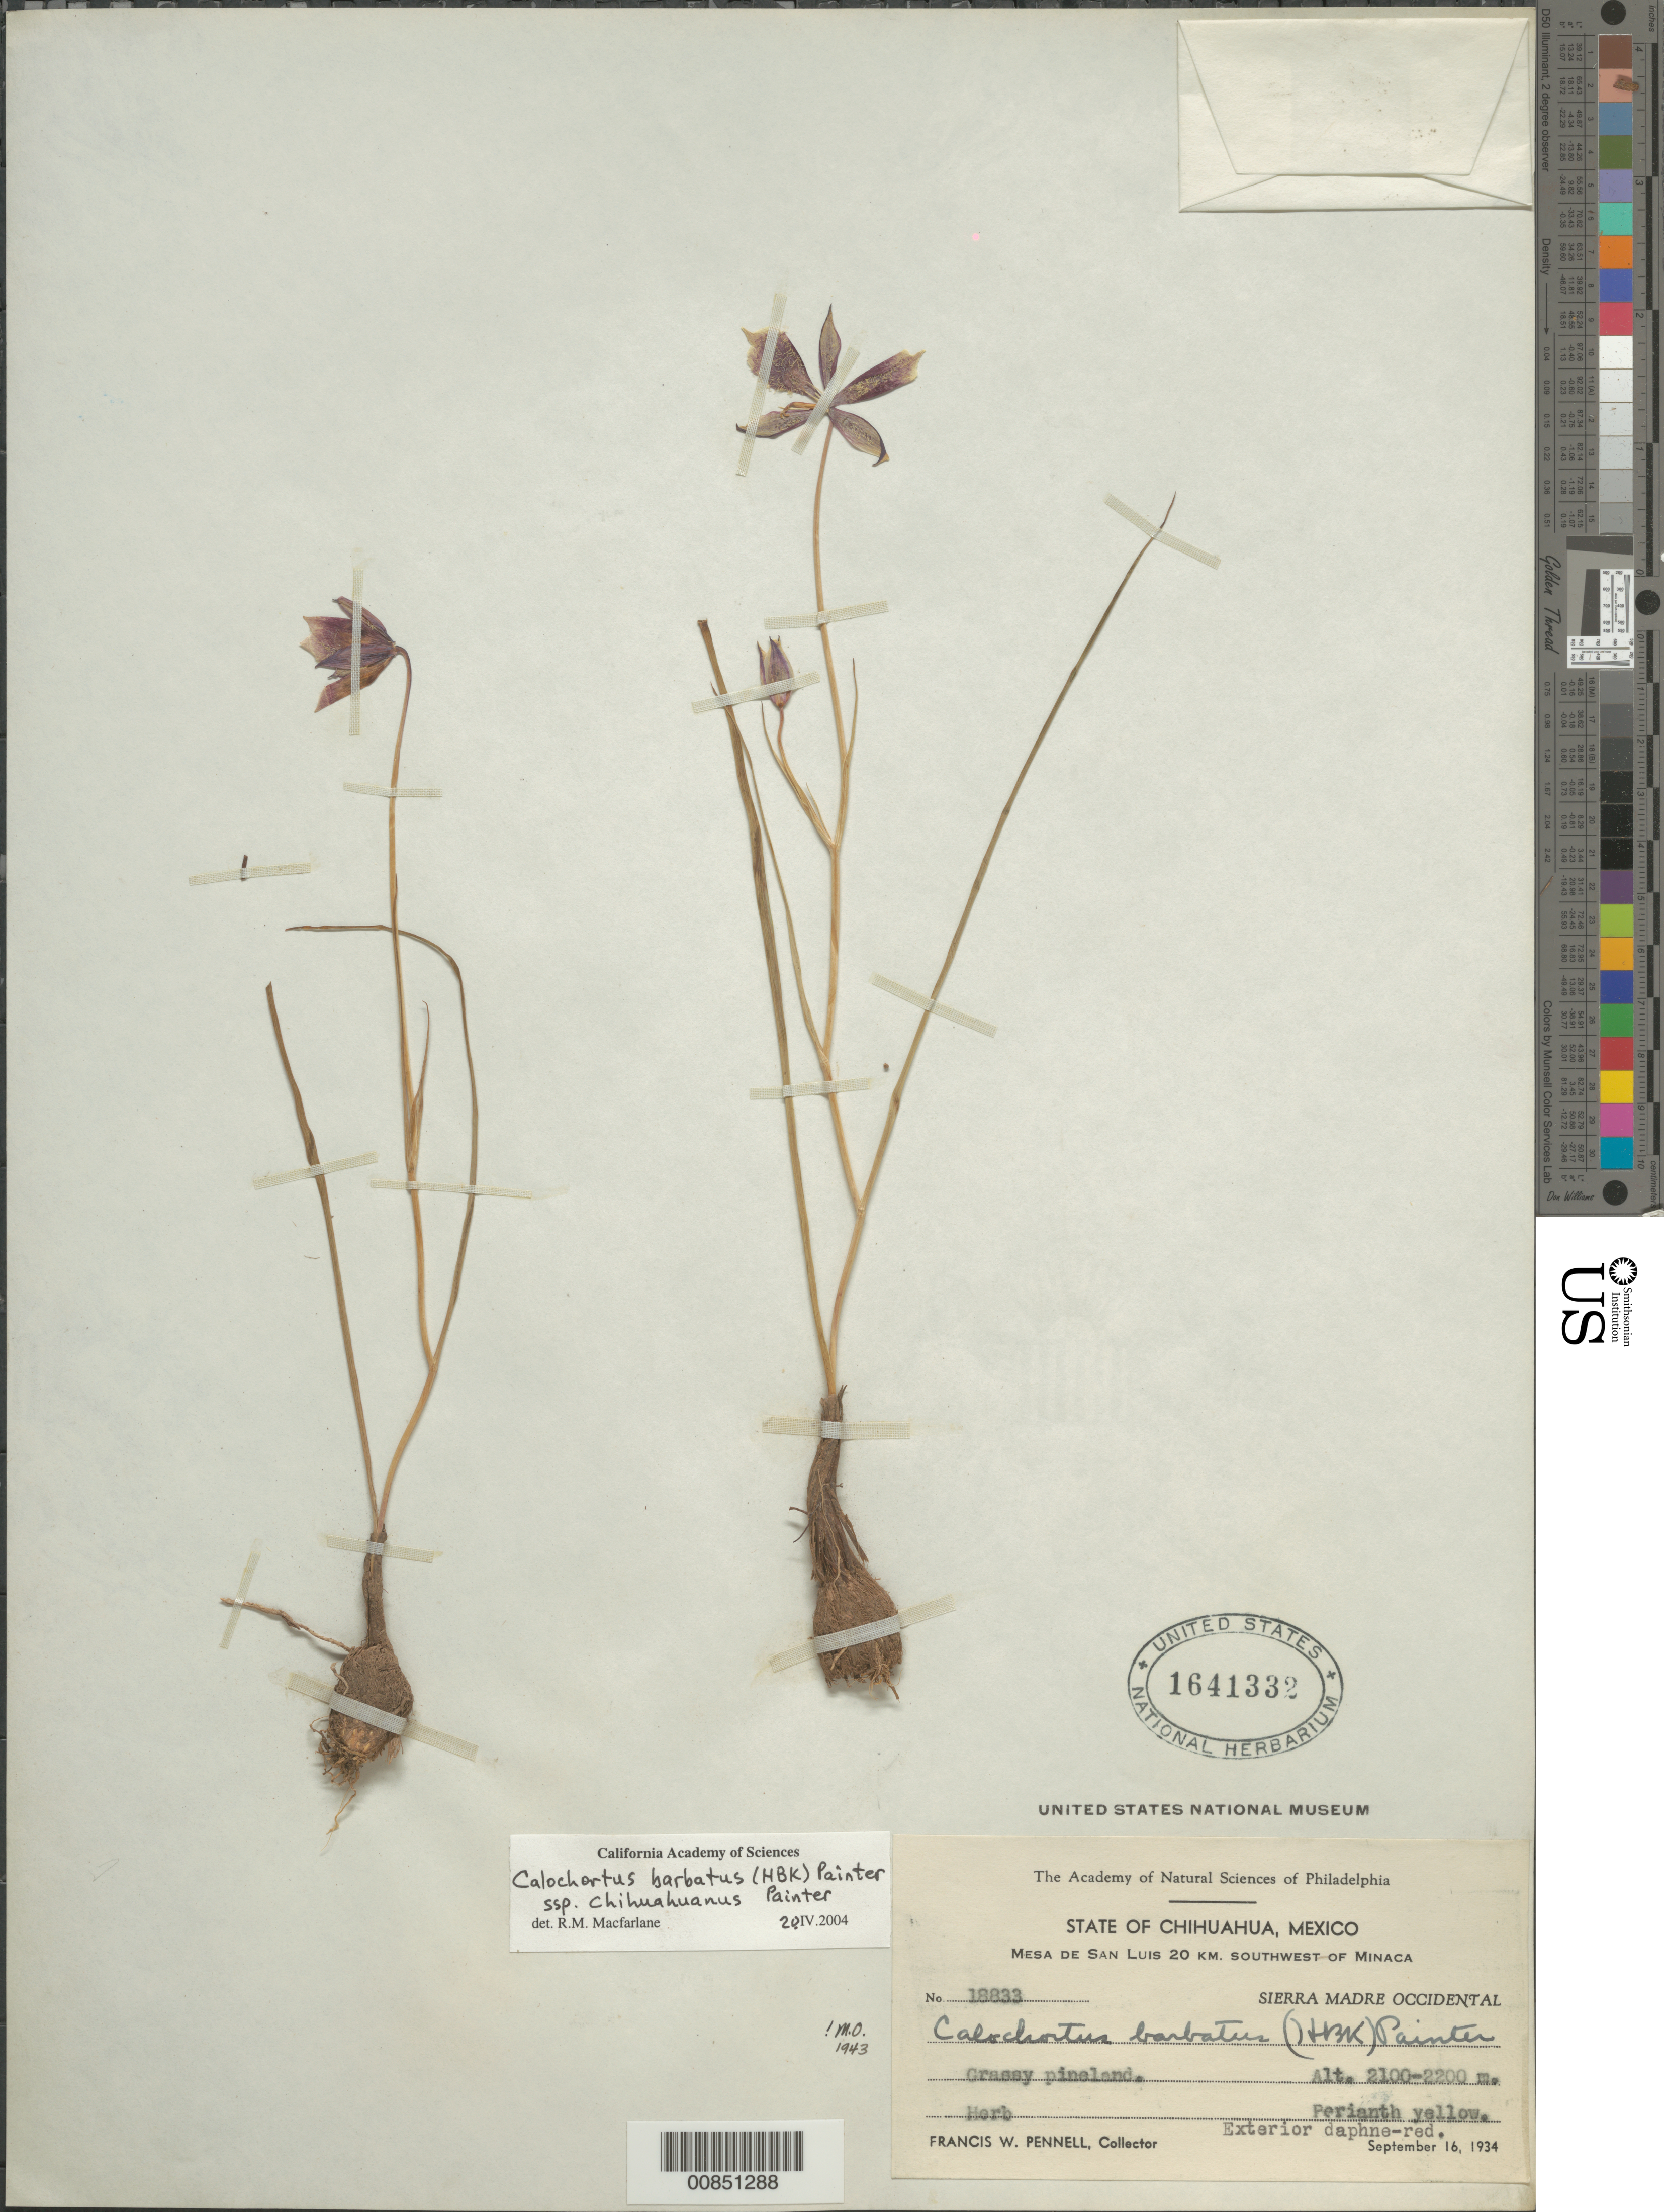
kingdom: Plantae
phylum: Tracheophyta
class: Liliopsida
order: Liliales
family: Liliaceae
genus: Calochortus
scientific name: Calochortus barbatus subsp. chihuahuanus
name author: J.H. Painter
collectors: F. W. Pennell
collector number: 18833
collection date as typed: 16 Sep 1934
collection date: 1934-09-16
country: Mexico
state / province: Chihuahua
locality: Mesa de San Luis 20 km. southwest of Miñaca. Sierra Madre Occidental, Chihuahua.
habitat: Grassy pineland.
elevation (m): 2200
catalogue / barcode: US 1641332